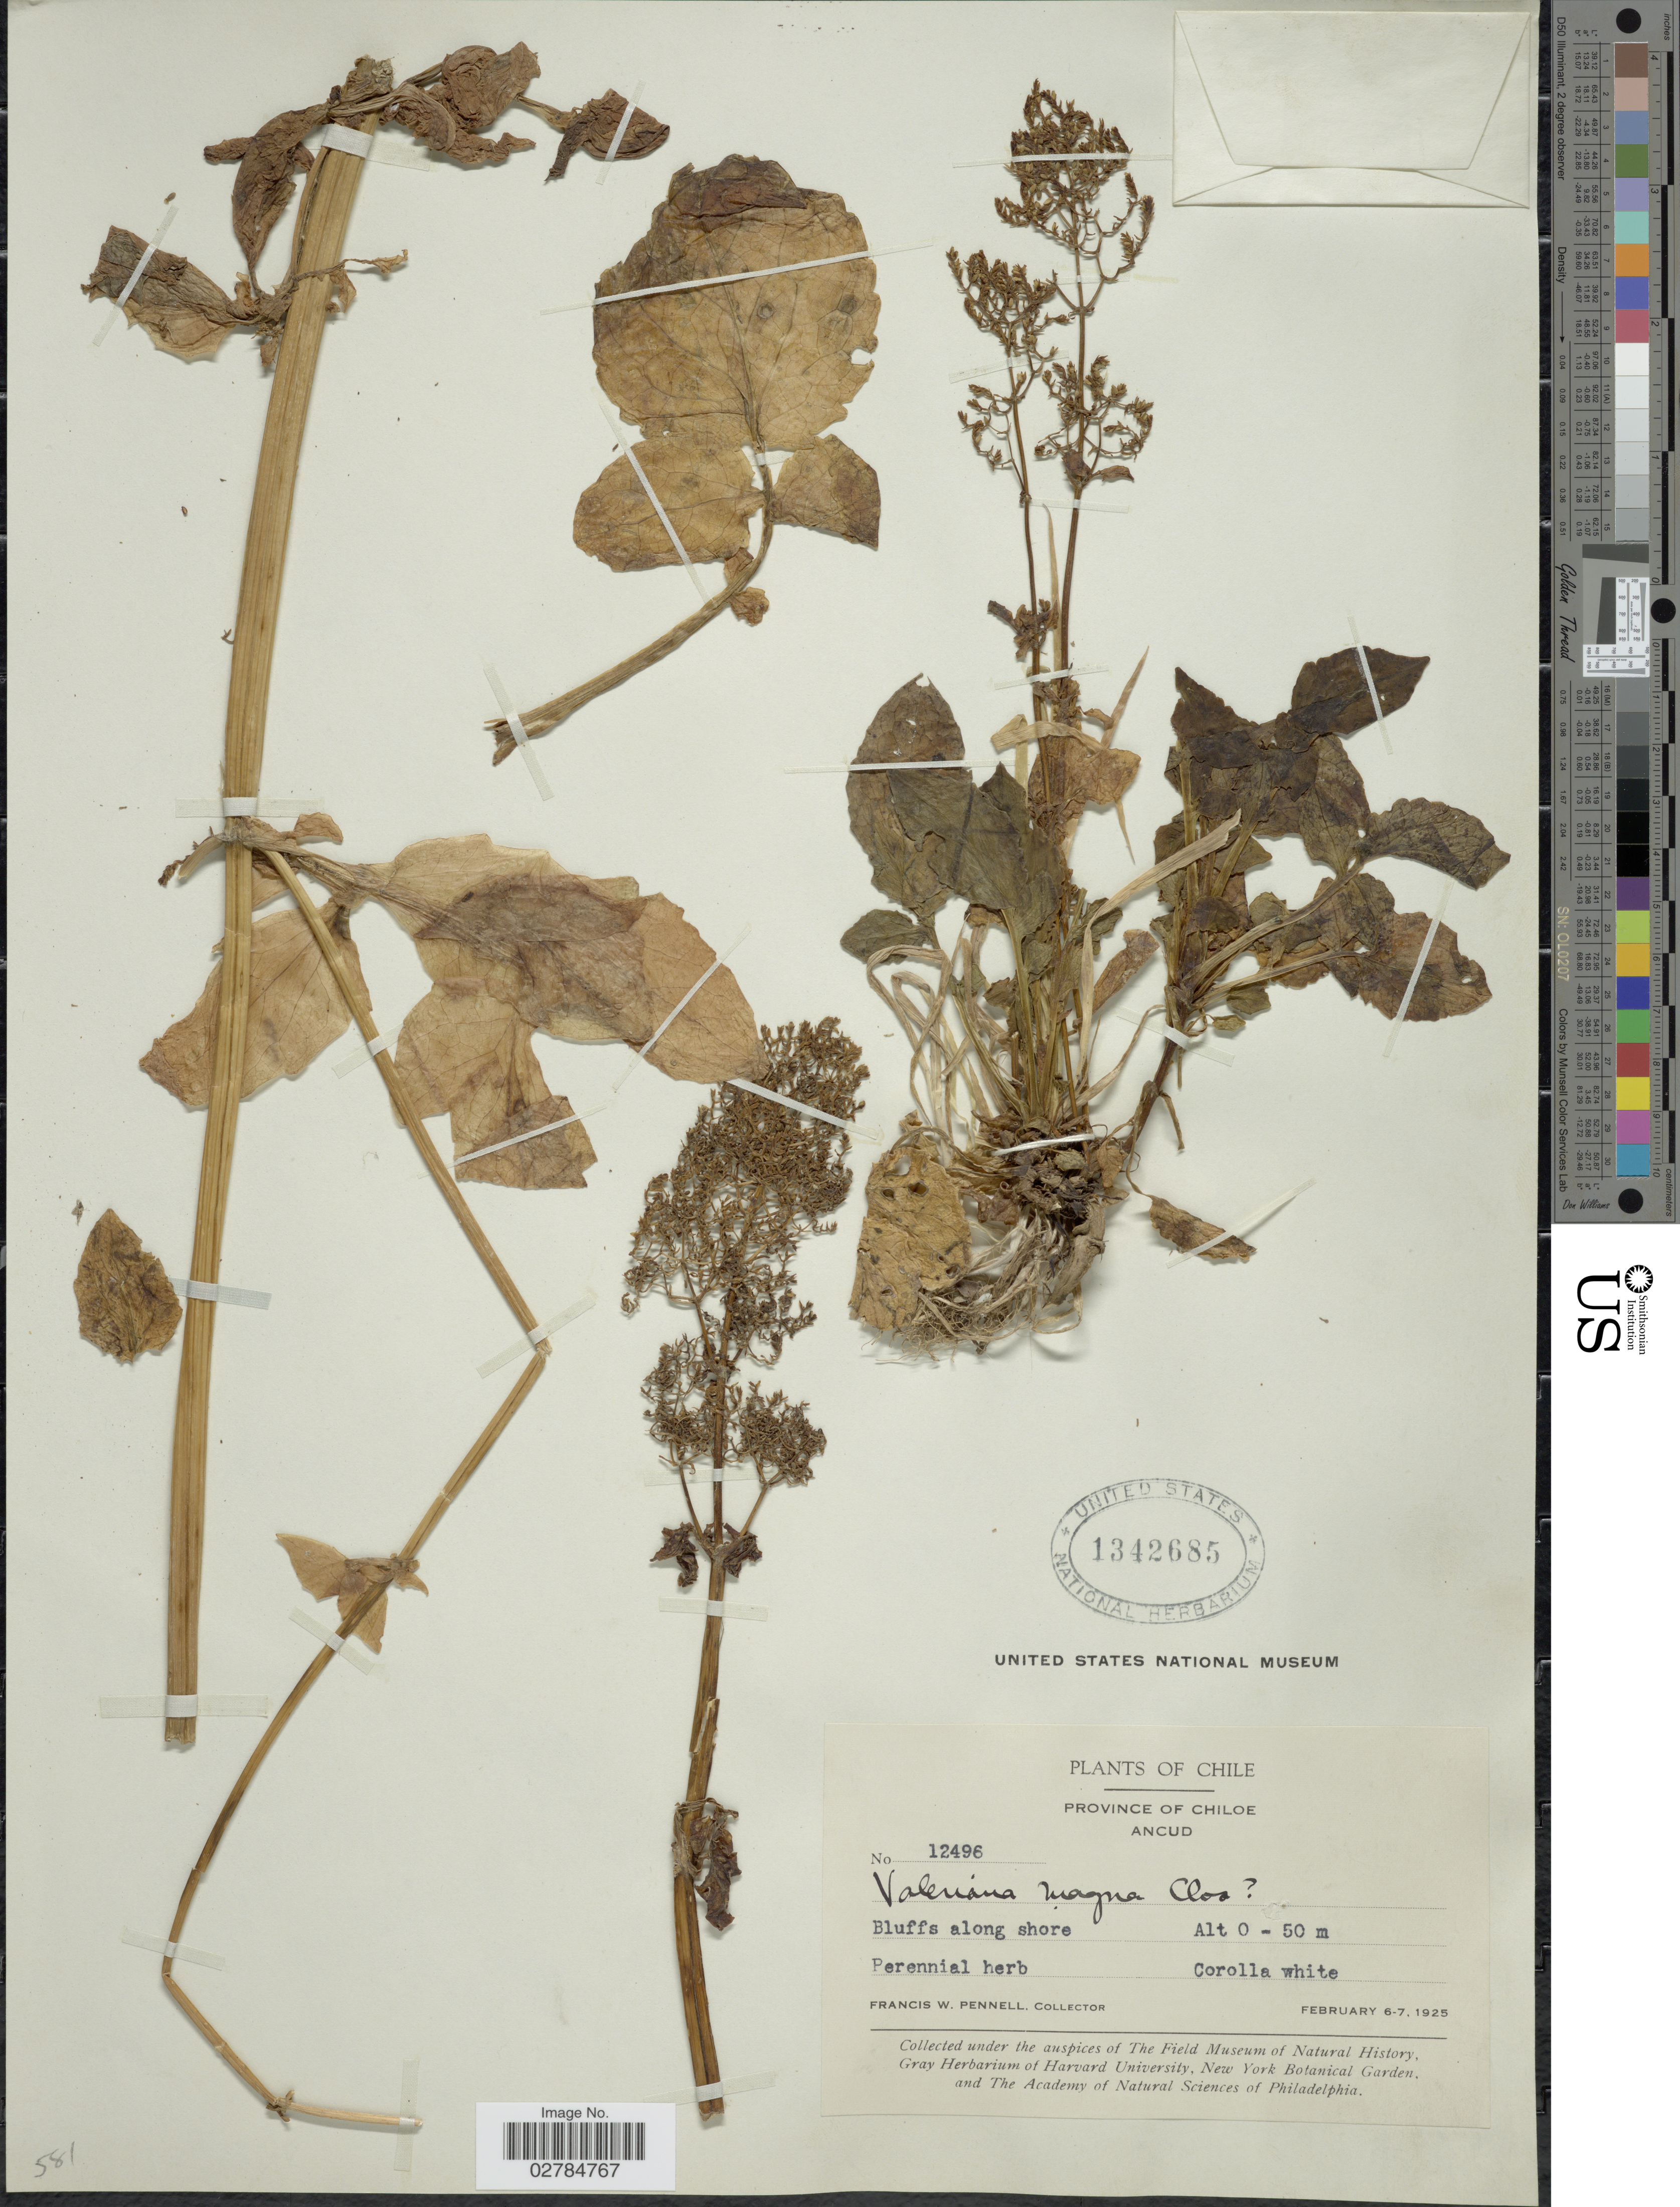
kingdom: Plantae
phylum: Tracheophyta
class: Magnoliopsida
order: Dipsacales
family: Caprifoliaceae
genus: Valeriana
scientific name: Valeriana magna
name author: Clos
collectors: F. W. Pennell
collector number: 12496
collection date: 1925-02-06/1925-02-07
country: Chile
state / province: Arica y Parinacota (XV)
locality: Province of Chiloe, Ancud.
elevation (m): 0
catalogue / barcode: US 1342685